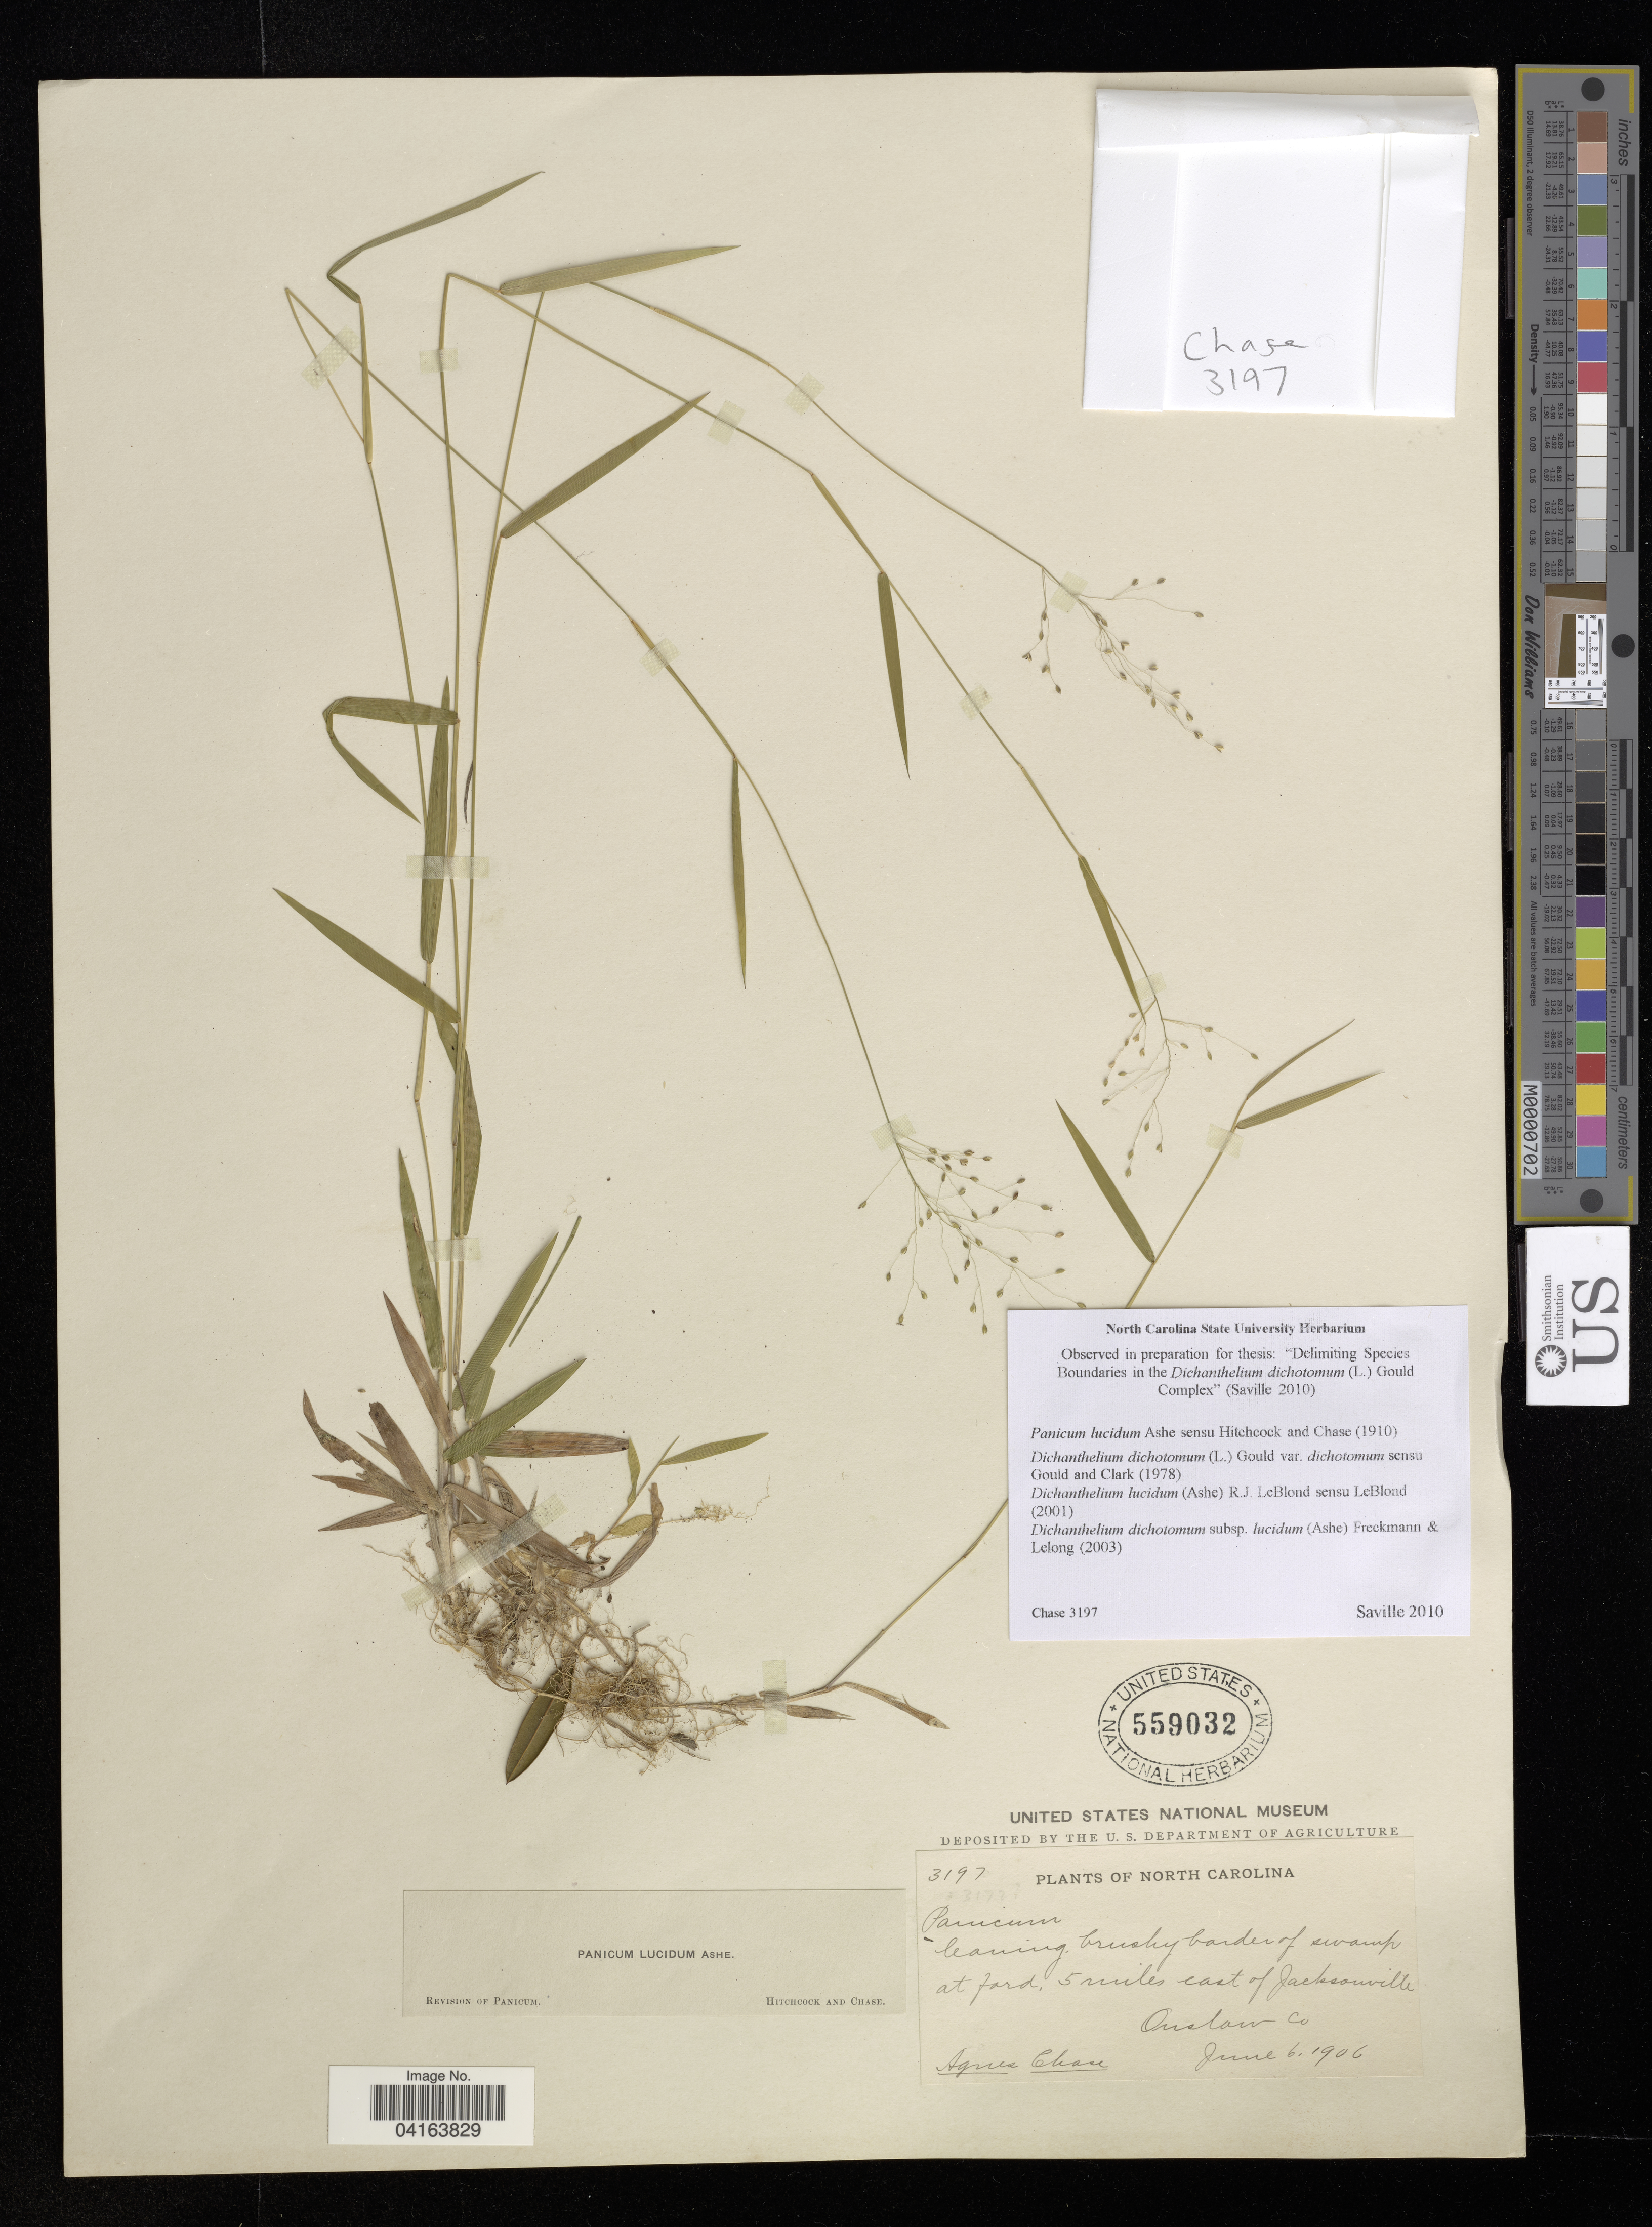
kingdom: Plantae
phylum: Tracheophyta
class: Liliopsida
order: Poales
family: Poaceae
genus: Dichanthelium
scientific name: Dichanthelium dichotomum subsp. lucidum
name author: (Ashe) Freckmann & Lelong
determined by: Saville, A. C., (NCSC), North Carolina State University (UNITED STATES)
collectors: A. Chase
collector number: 3197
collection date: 1906-06-06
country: United States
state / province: North Carolina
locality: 5 miles east of Jacksonville Onslow Co.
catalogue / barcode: US 559032